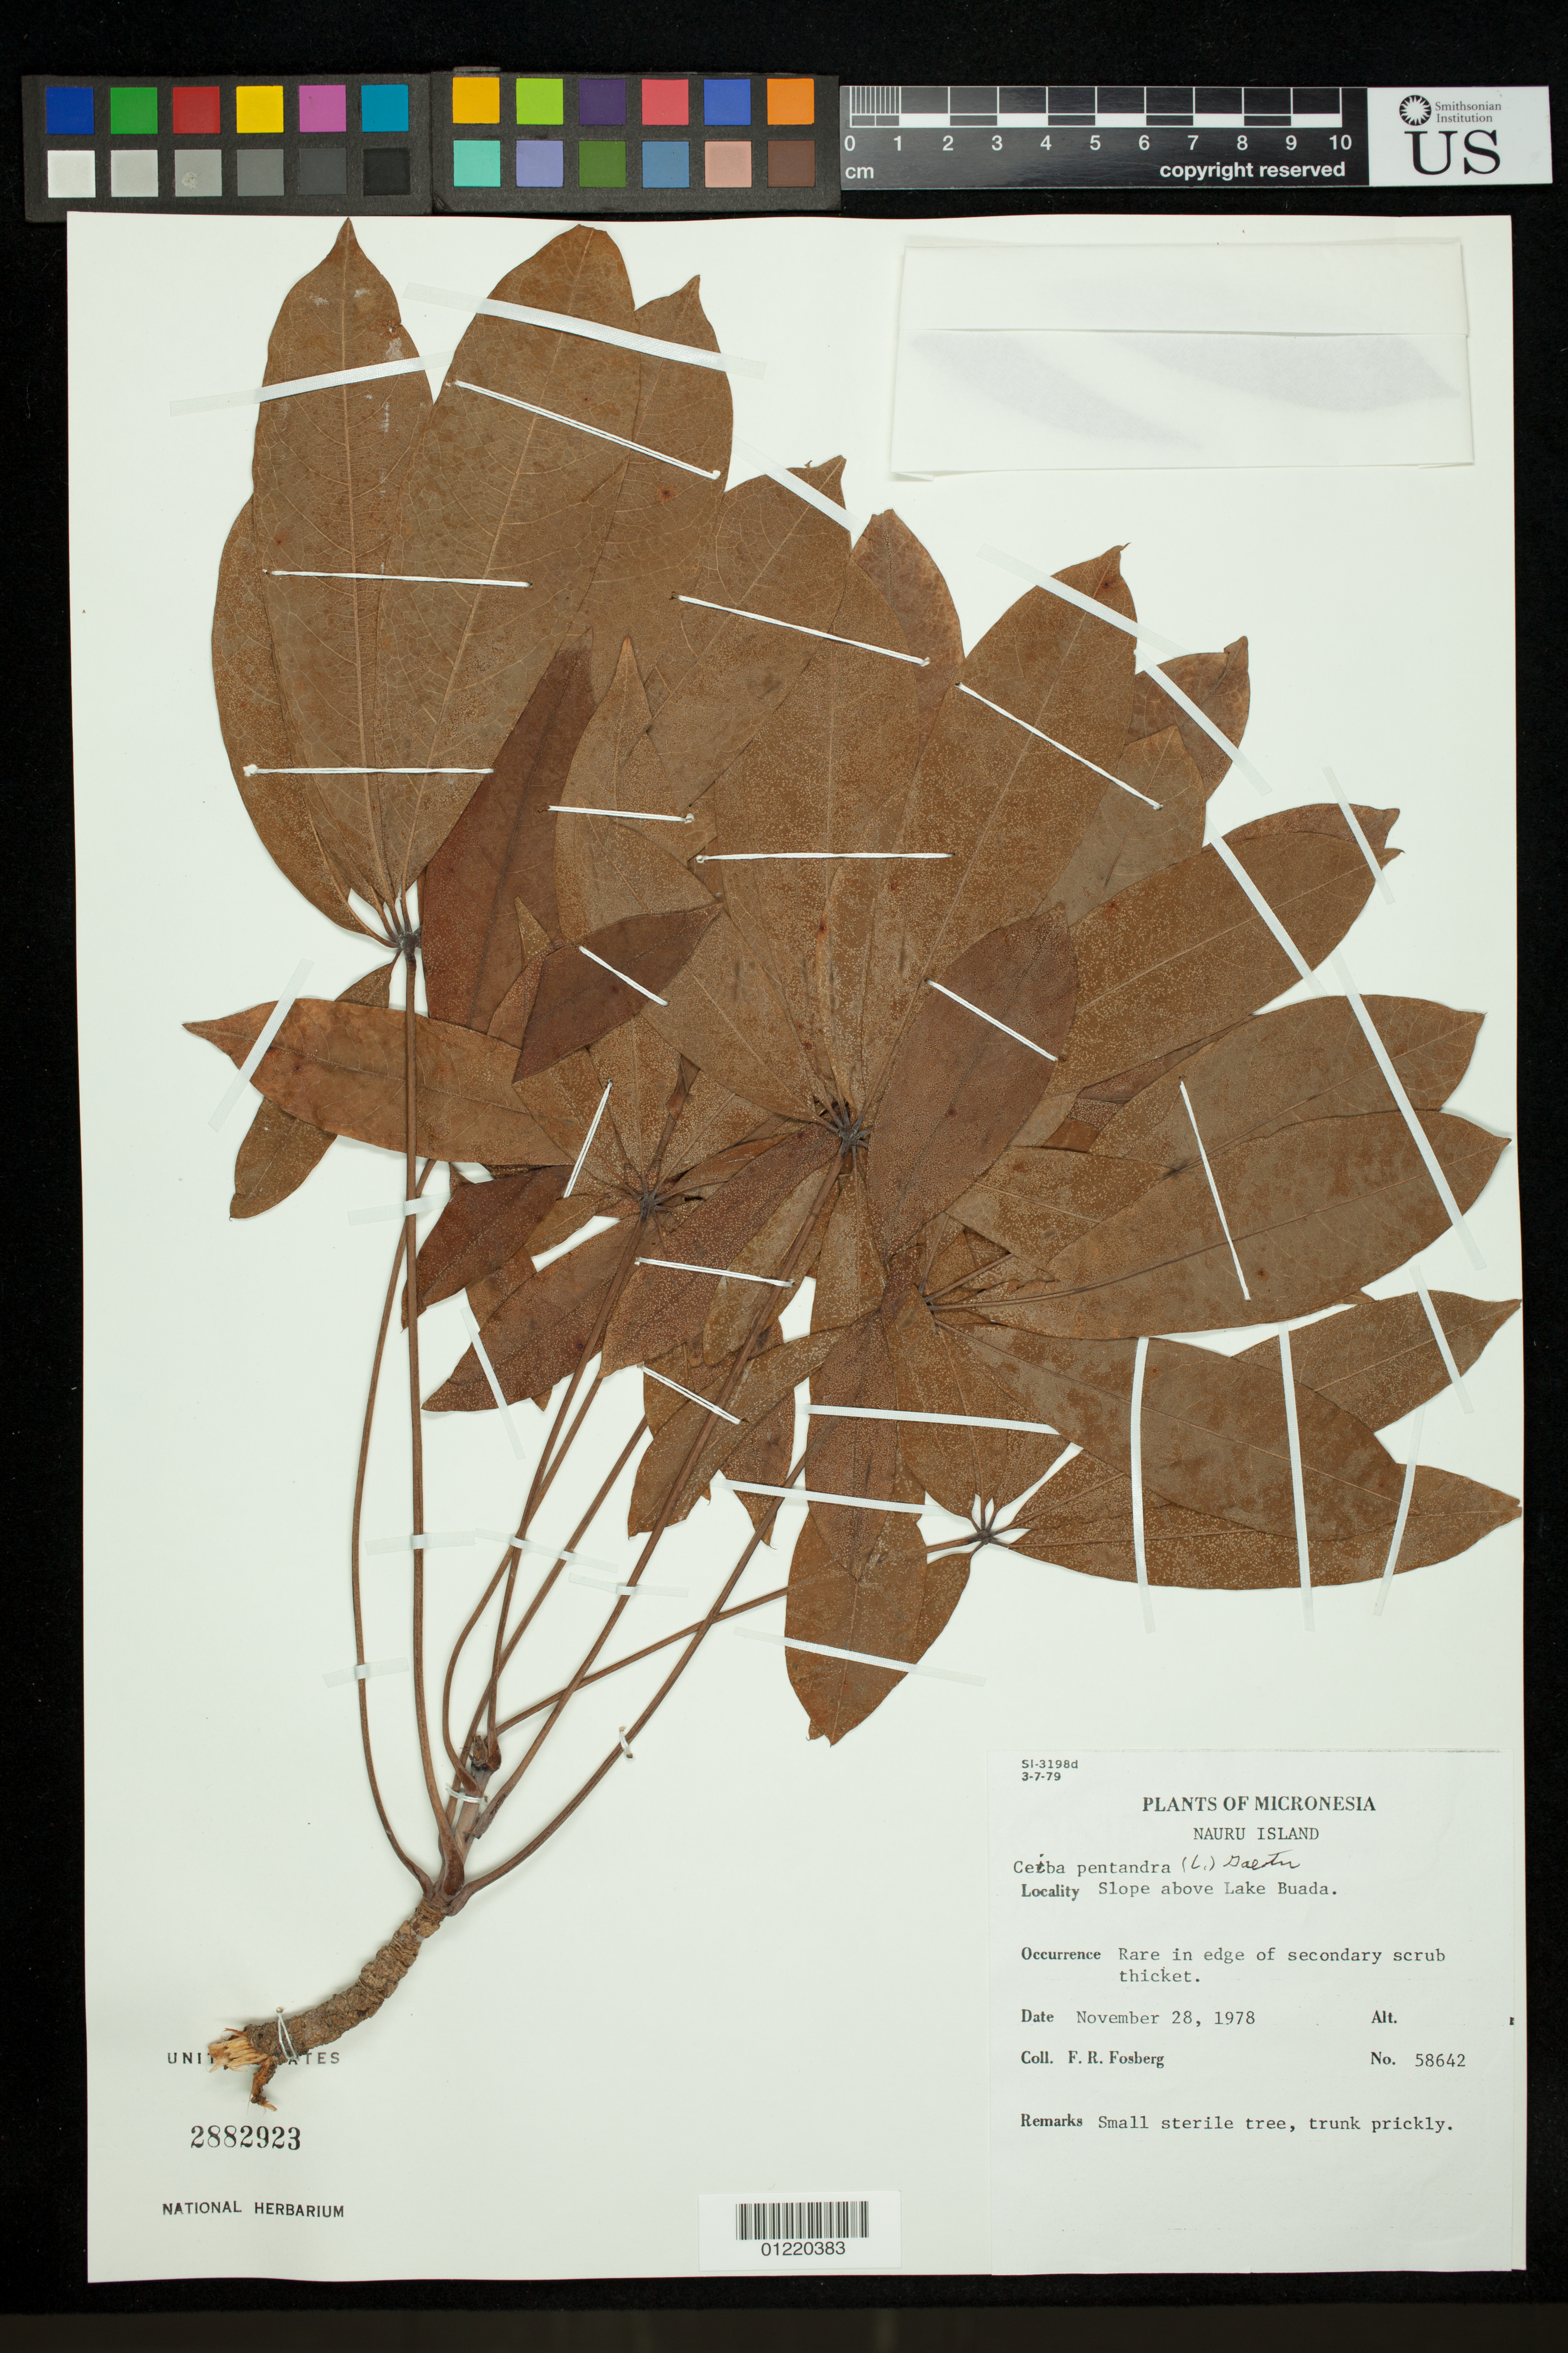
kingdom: Plantae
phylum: Tracheophyta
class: Magnoliopsida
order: Malvales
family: Malvaceae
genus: Ceiba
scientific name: Ceiba pentandra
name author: (L.) Gaertn.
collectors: F. R. Fosberg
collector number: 58642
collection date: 1978-11-28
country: Nauru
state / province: Buada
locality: Slope above Lake Buada.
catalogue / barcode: US 2882923